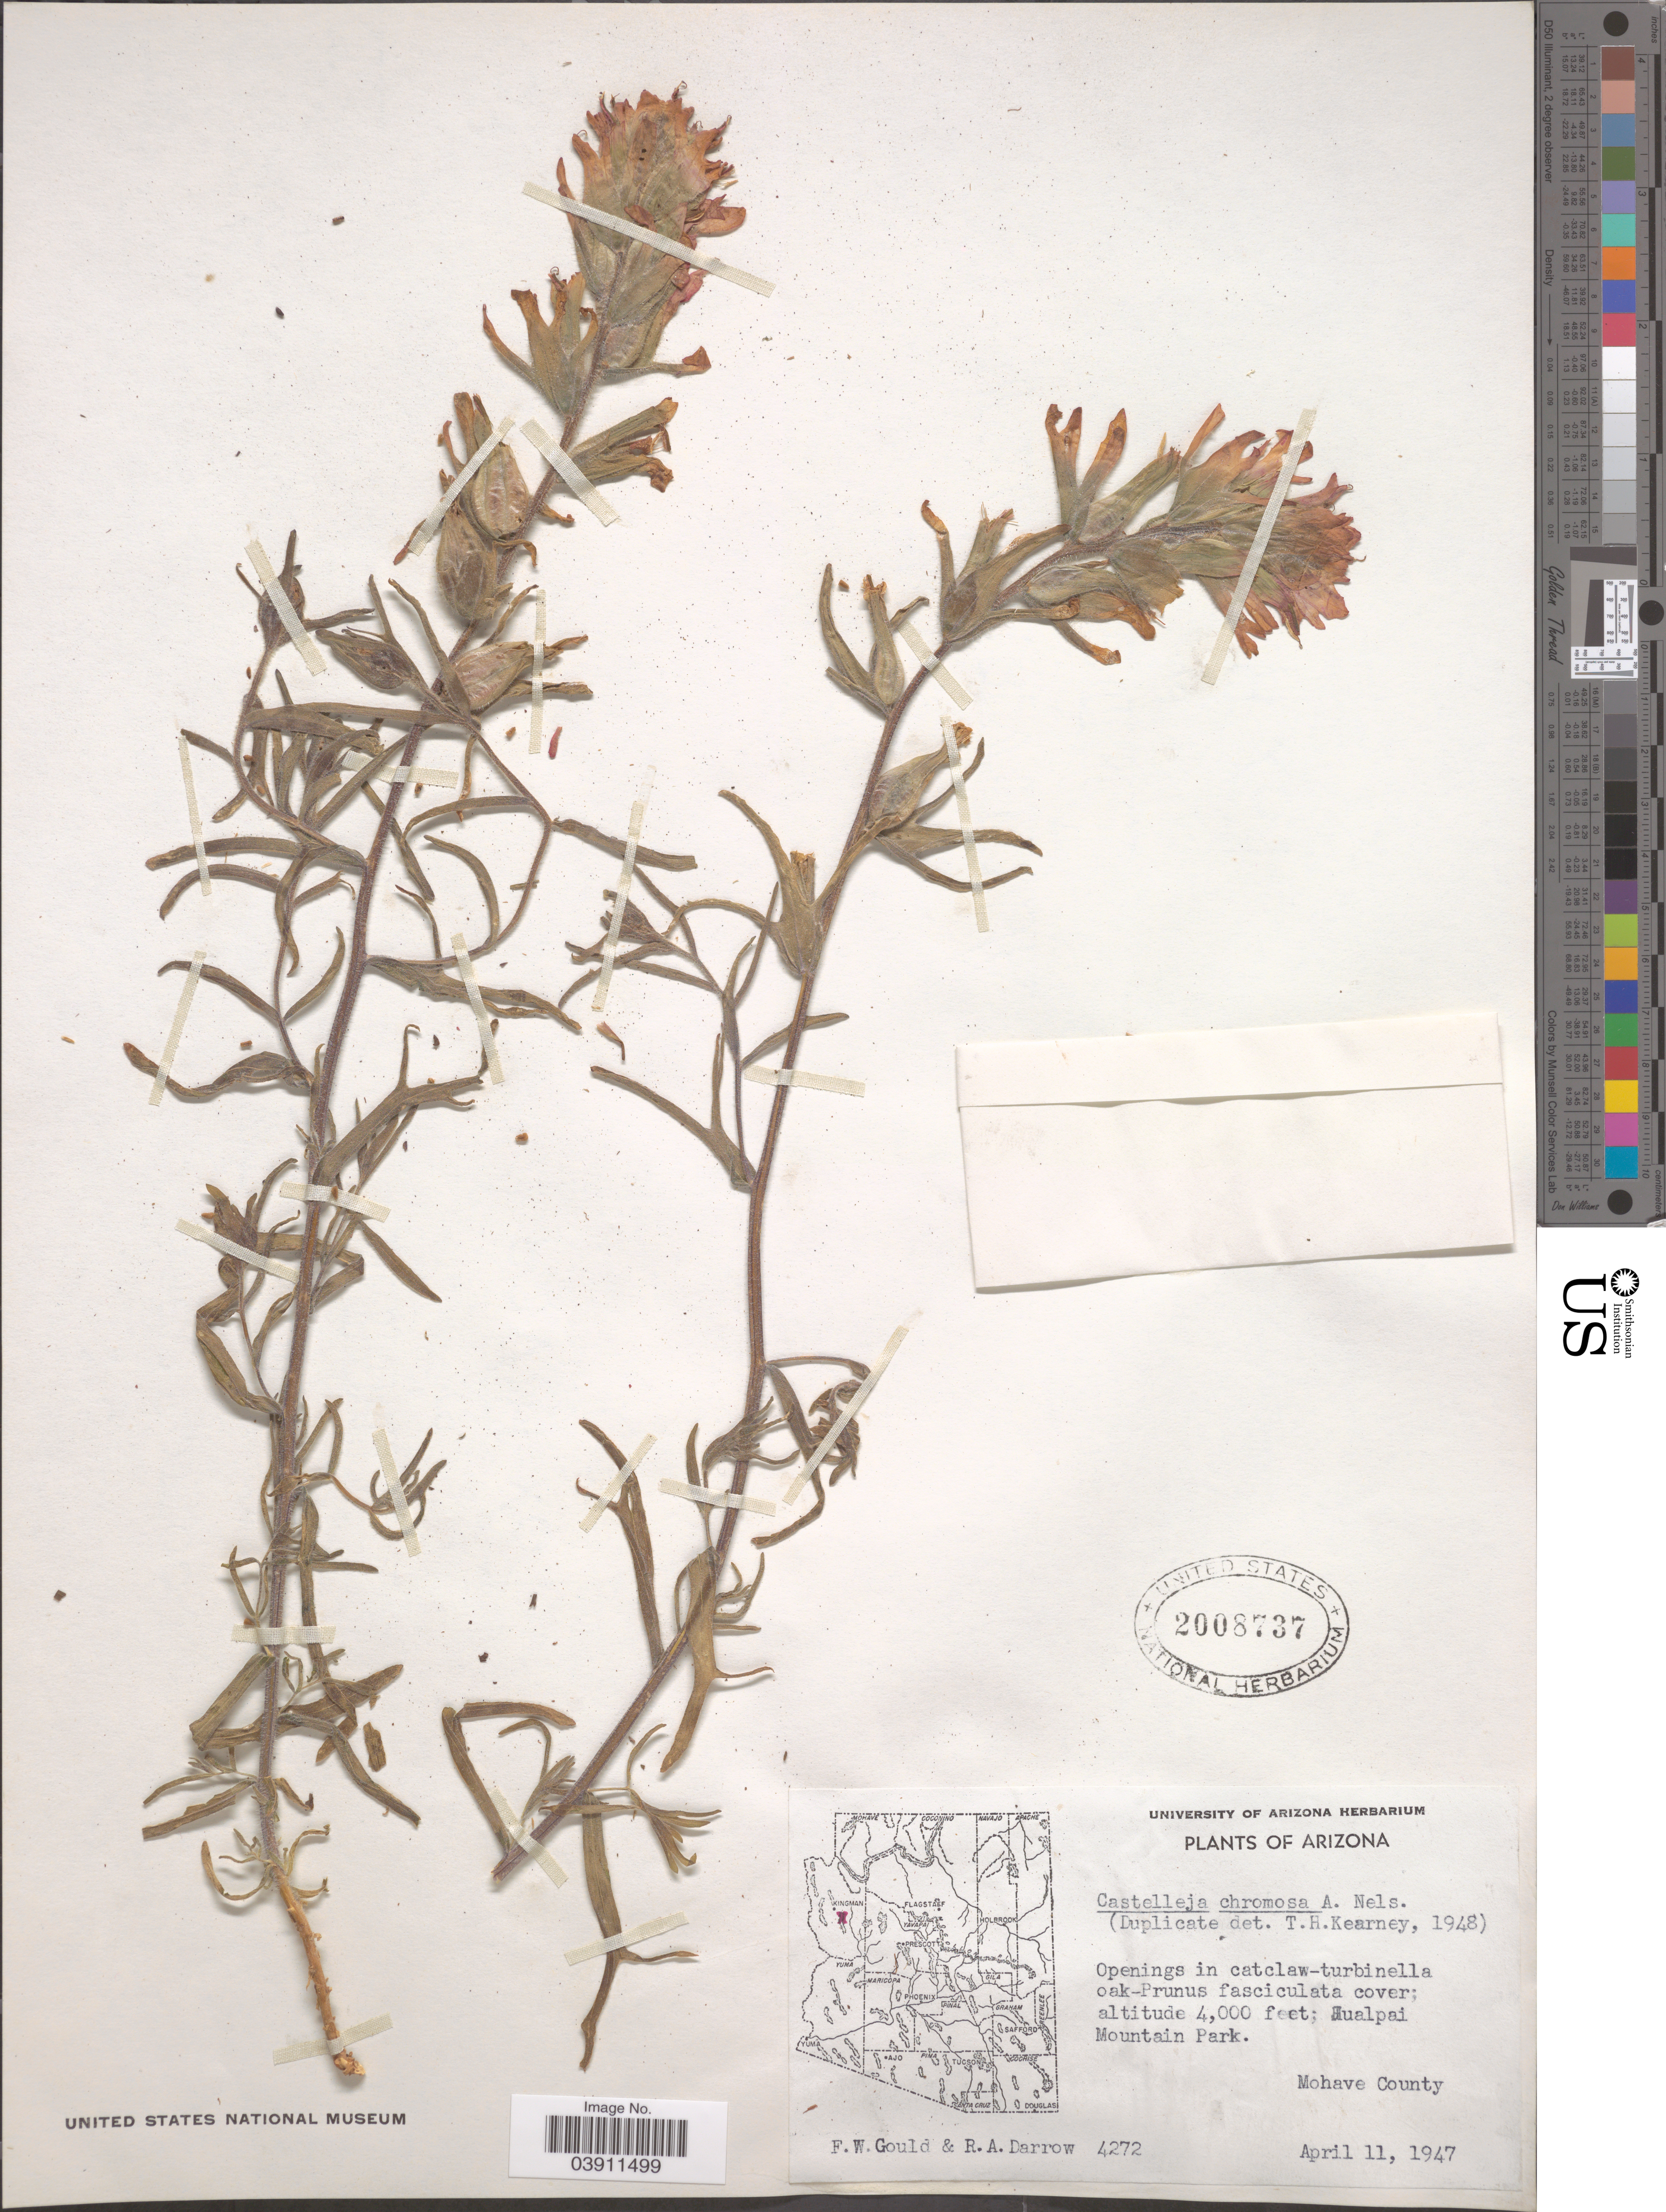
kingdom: Plantae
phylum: Tracheophyta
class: Magnoliopsida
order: Lamiales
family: Orobanchaceae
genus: Castilleja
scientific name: Castilleja chromosa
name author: A. Nelson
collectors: F. W. Gould & R. A. Darrow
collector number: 4272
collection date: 1947-04-11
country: United States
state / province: Arizona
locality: Hualpai Mountain Park. Mohave County.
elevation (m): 1219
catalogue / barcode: US 2008737